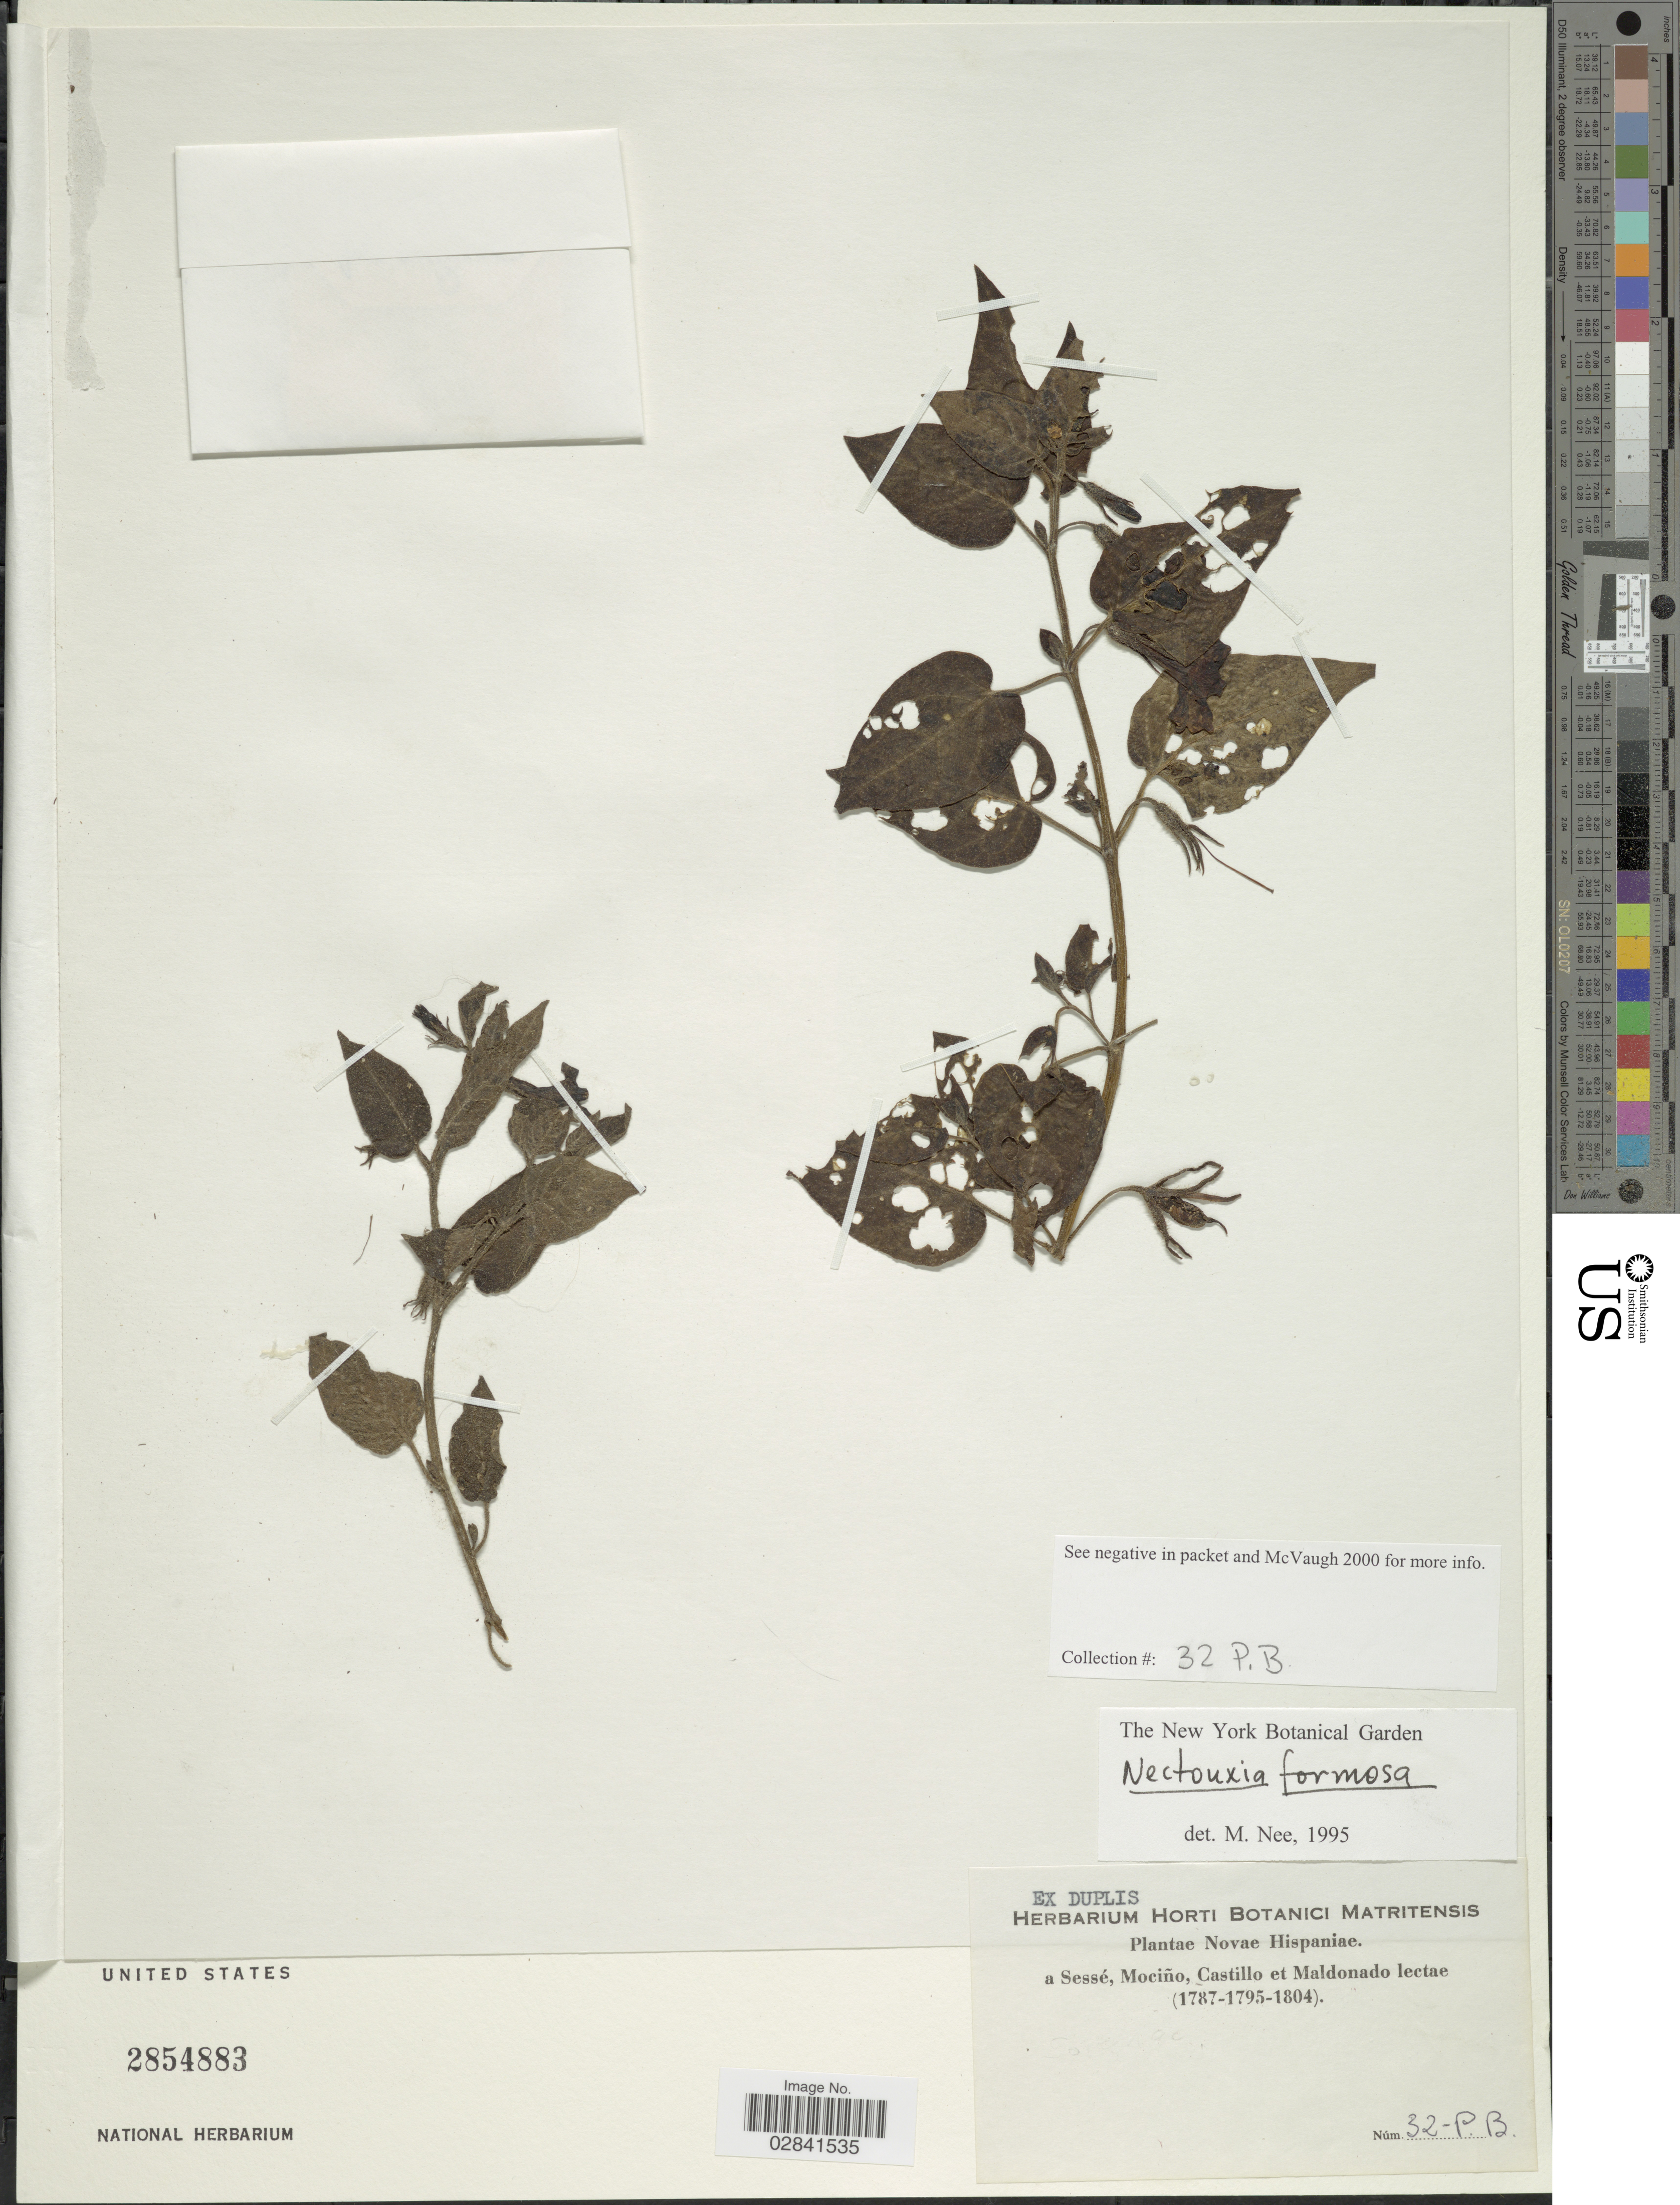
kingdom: Plantae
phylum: Tracheophyta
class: Magnoliopsida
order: Solanales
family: Solanaceae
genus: Nectouxia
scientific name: Nectouxia formosa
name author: Kunth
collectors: Sessé, --, Mociño, Castillo, -- & Maldonado, --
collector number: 32-PB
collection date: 1787/1804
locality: Novae Hispaniae.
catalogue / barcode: US 2854883